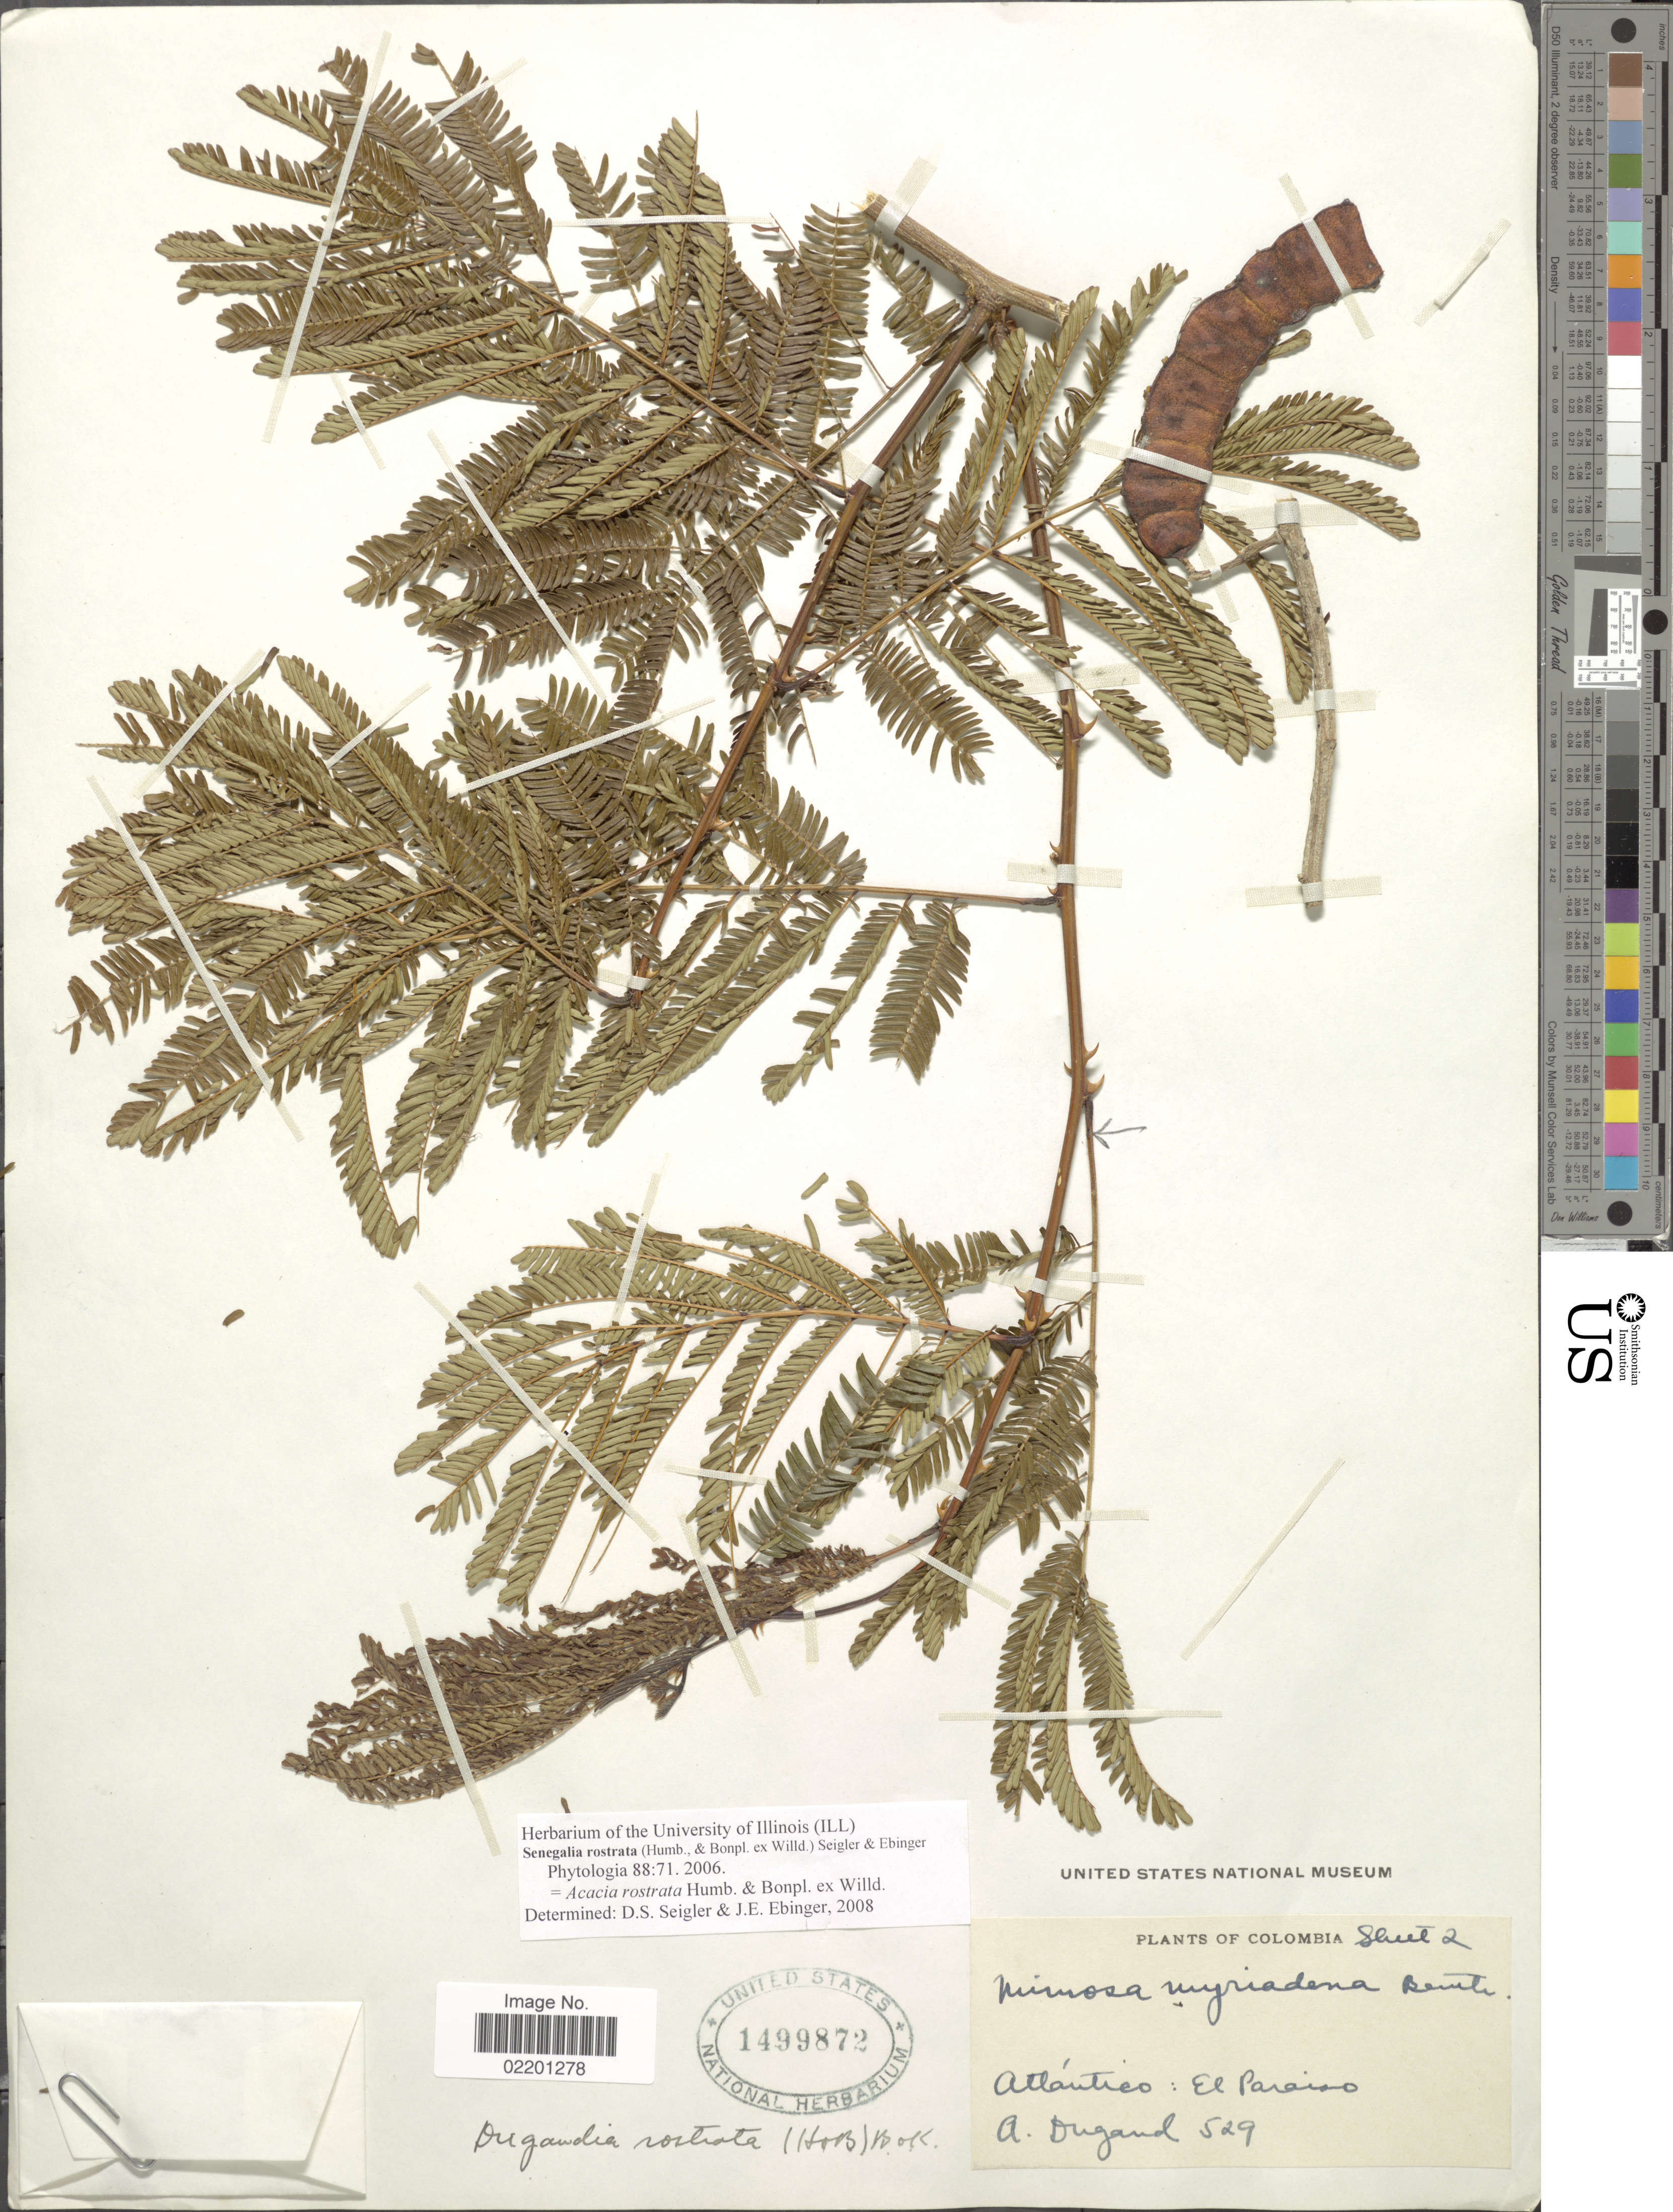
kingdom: Plantae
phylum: Tracheophyta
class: Magnoliopsida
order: Fabales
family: Fabaceae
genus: Senegalia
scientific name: Senegalia rostrata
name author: (Humb. ex Willd.) Seigler & Ebinger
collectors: A. Dugand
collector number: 529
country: Colombia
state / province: Atlántico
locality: Atlantico: El Paraiso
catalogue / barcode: US 1499872